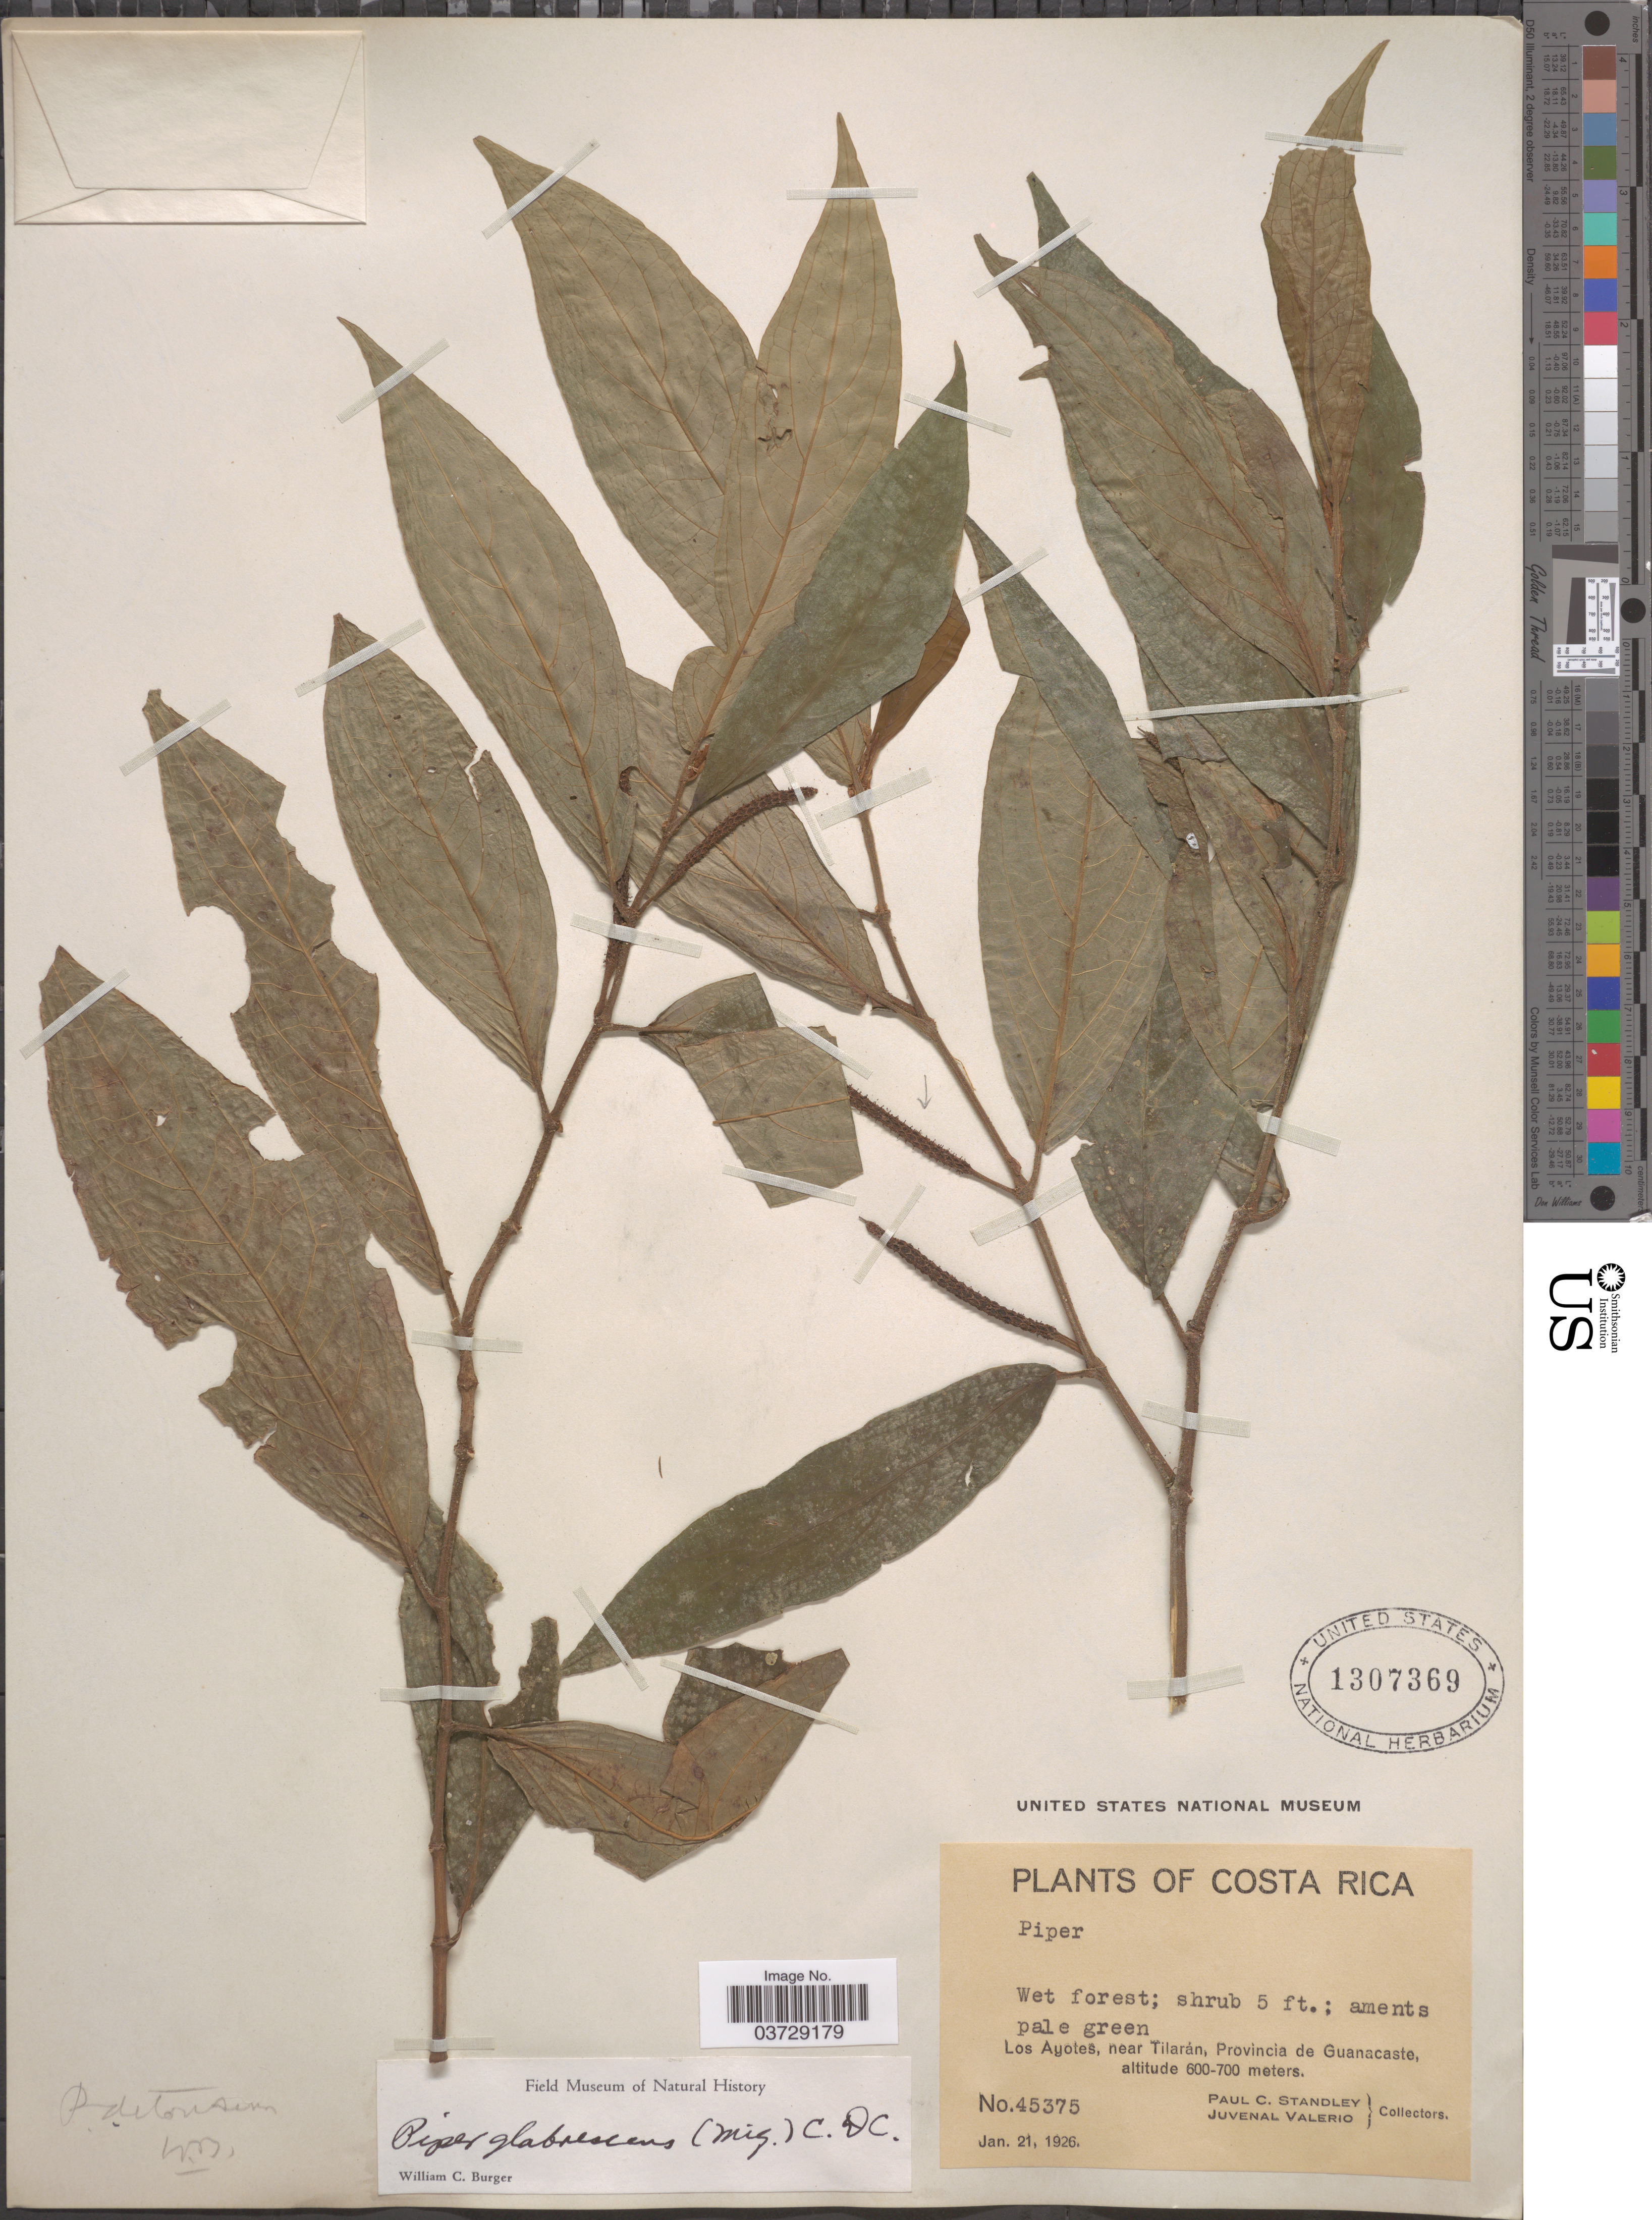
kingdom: Plantae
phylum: Tracheophyta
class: Magnoliopsida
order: Piperales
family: Piperaceae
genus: Piper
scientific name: Piper glabrescens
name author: (Miq.) C. DC.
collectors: P. C. Standley & J. Valerio R.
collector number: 45375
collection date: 1926-01-21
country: Costa Rica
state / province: Guanacaste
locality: Los Ayotes, near Tilarán.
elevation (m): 600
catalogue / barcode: US 1307369